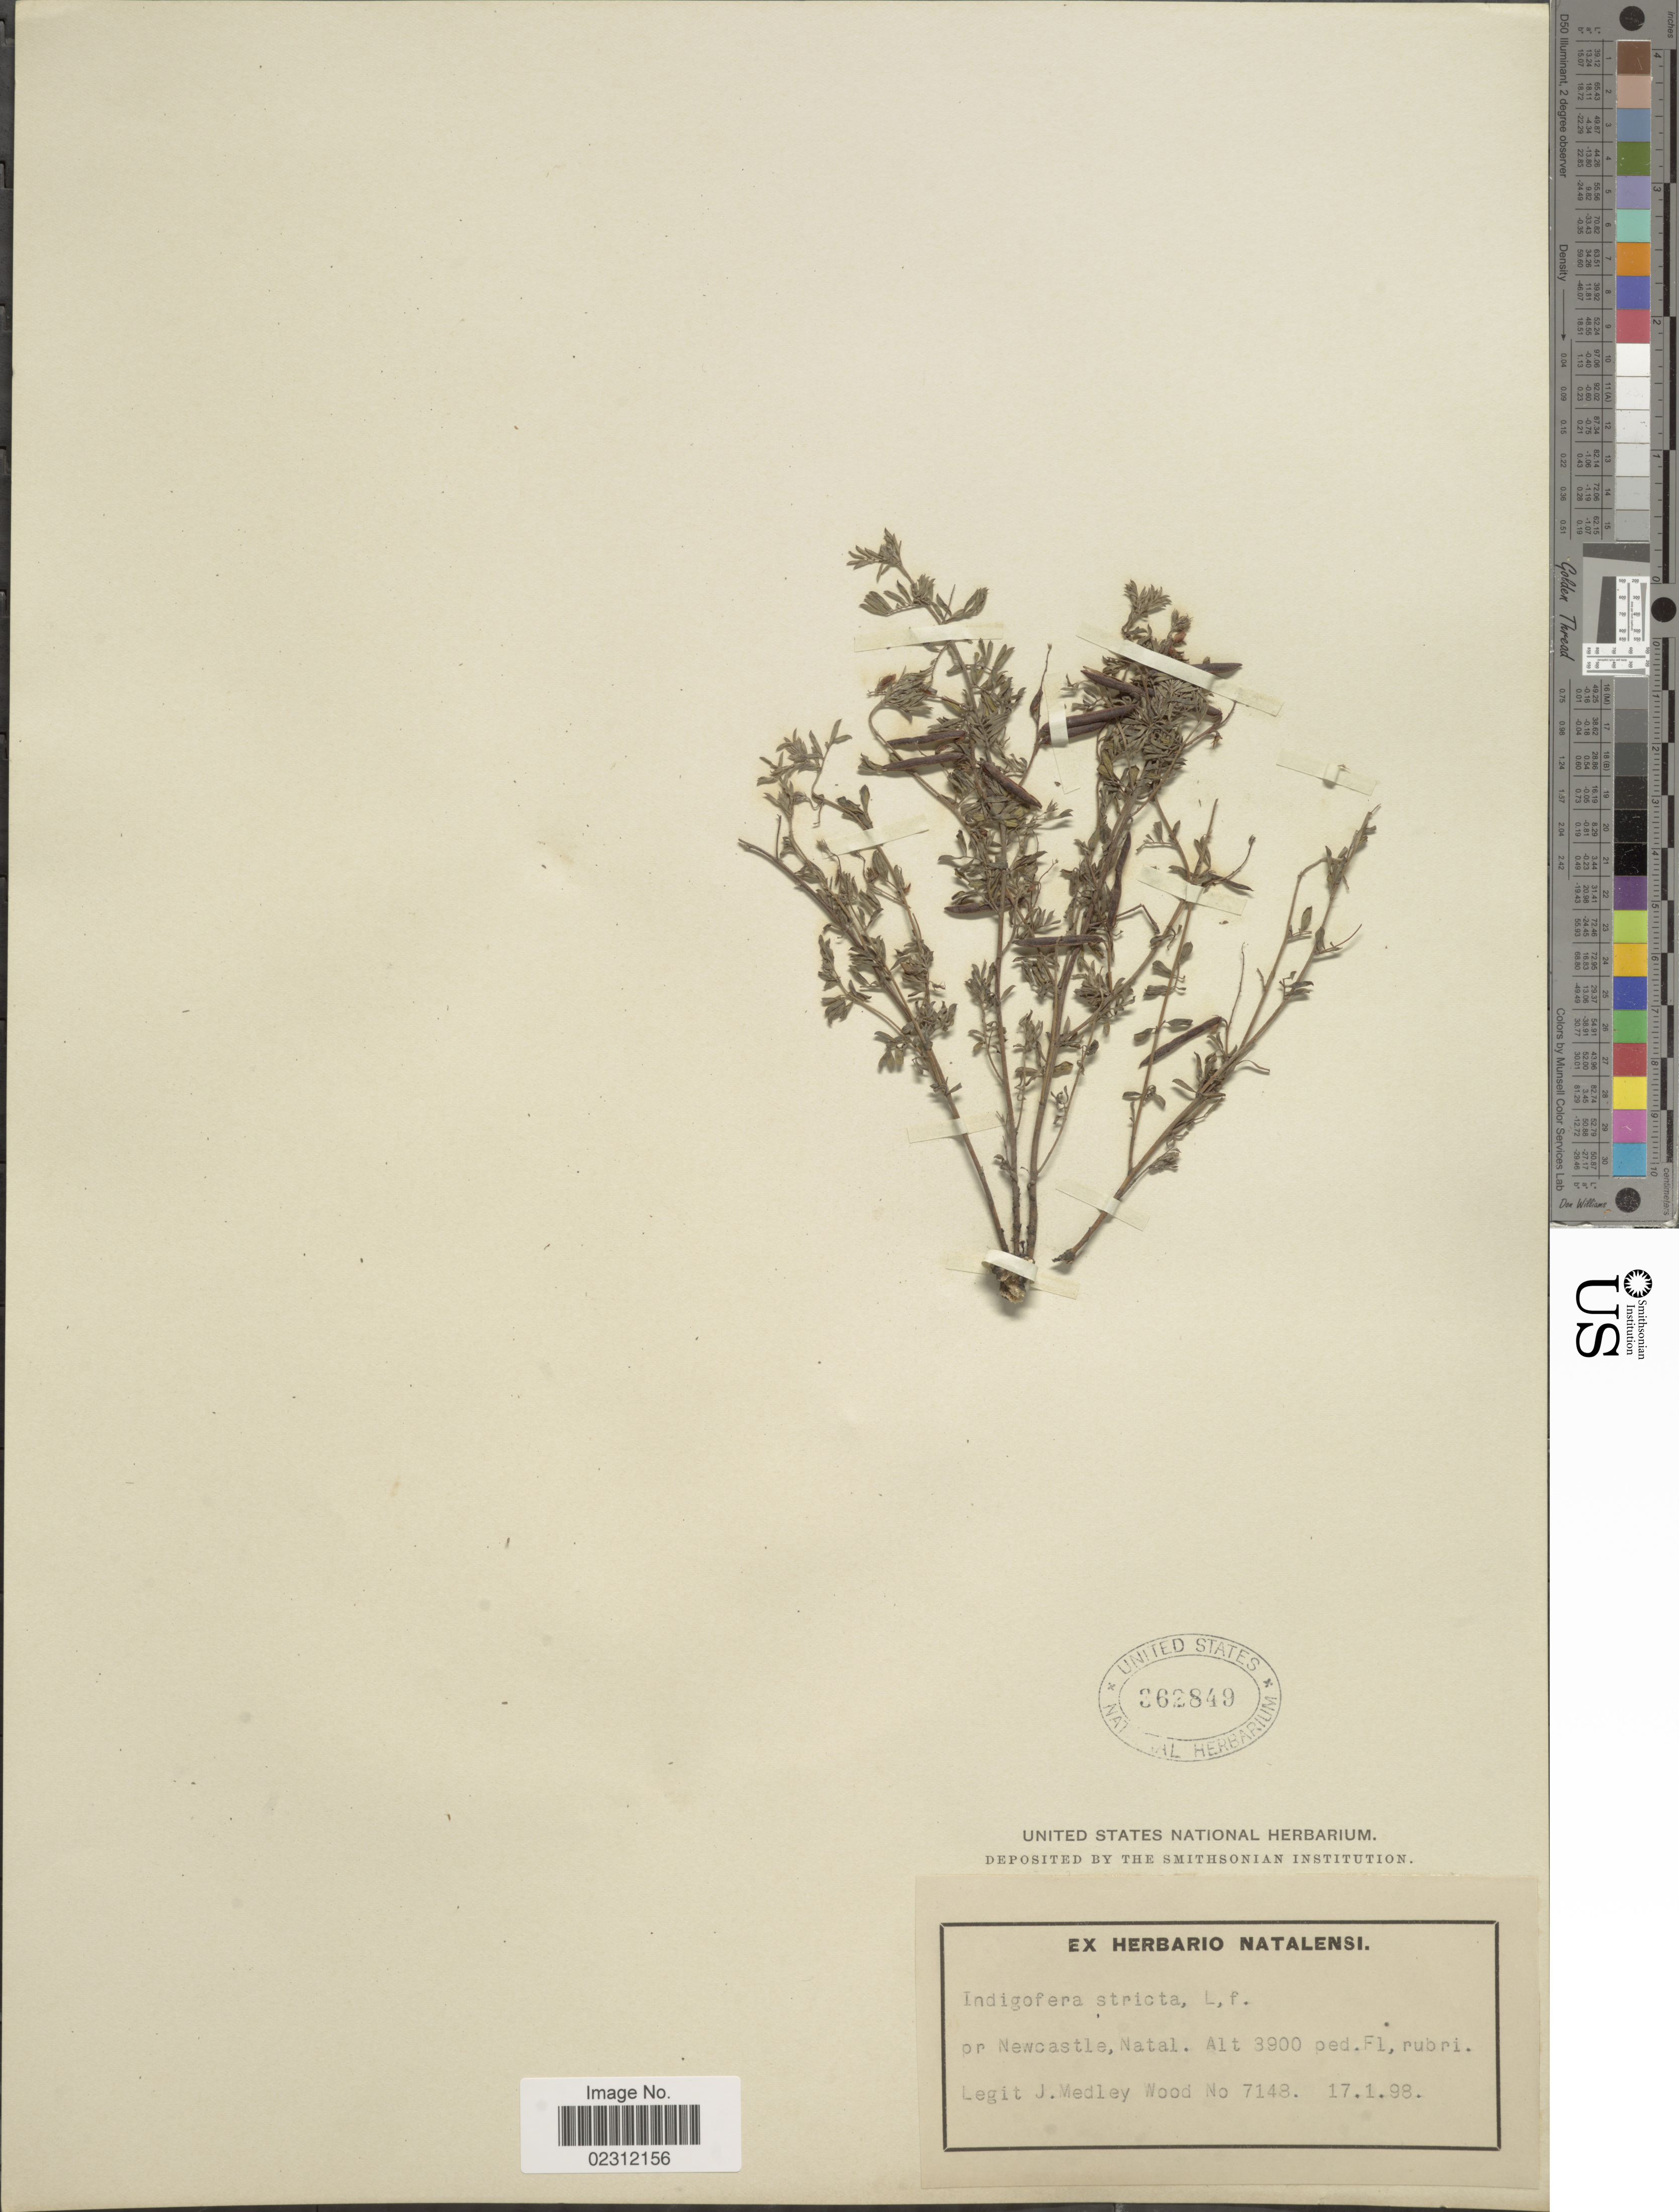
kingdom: Plantae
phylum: Tracheophyta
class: Magnoliopsida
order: Fabales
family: Fabaceae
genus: Indigofera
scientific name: Indigofera stricta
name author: L. f.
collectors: J. M. Wood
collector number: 7148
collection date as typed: Transcribed d/m/y: 17/1/98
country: South Africa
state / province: KwaZulu-Natal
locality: Pr. Newcastle, Natal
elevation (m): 1189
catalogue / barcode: US 362849